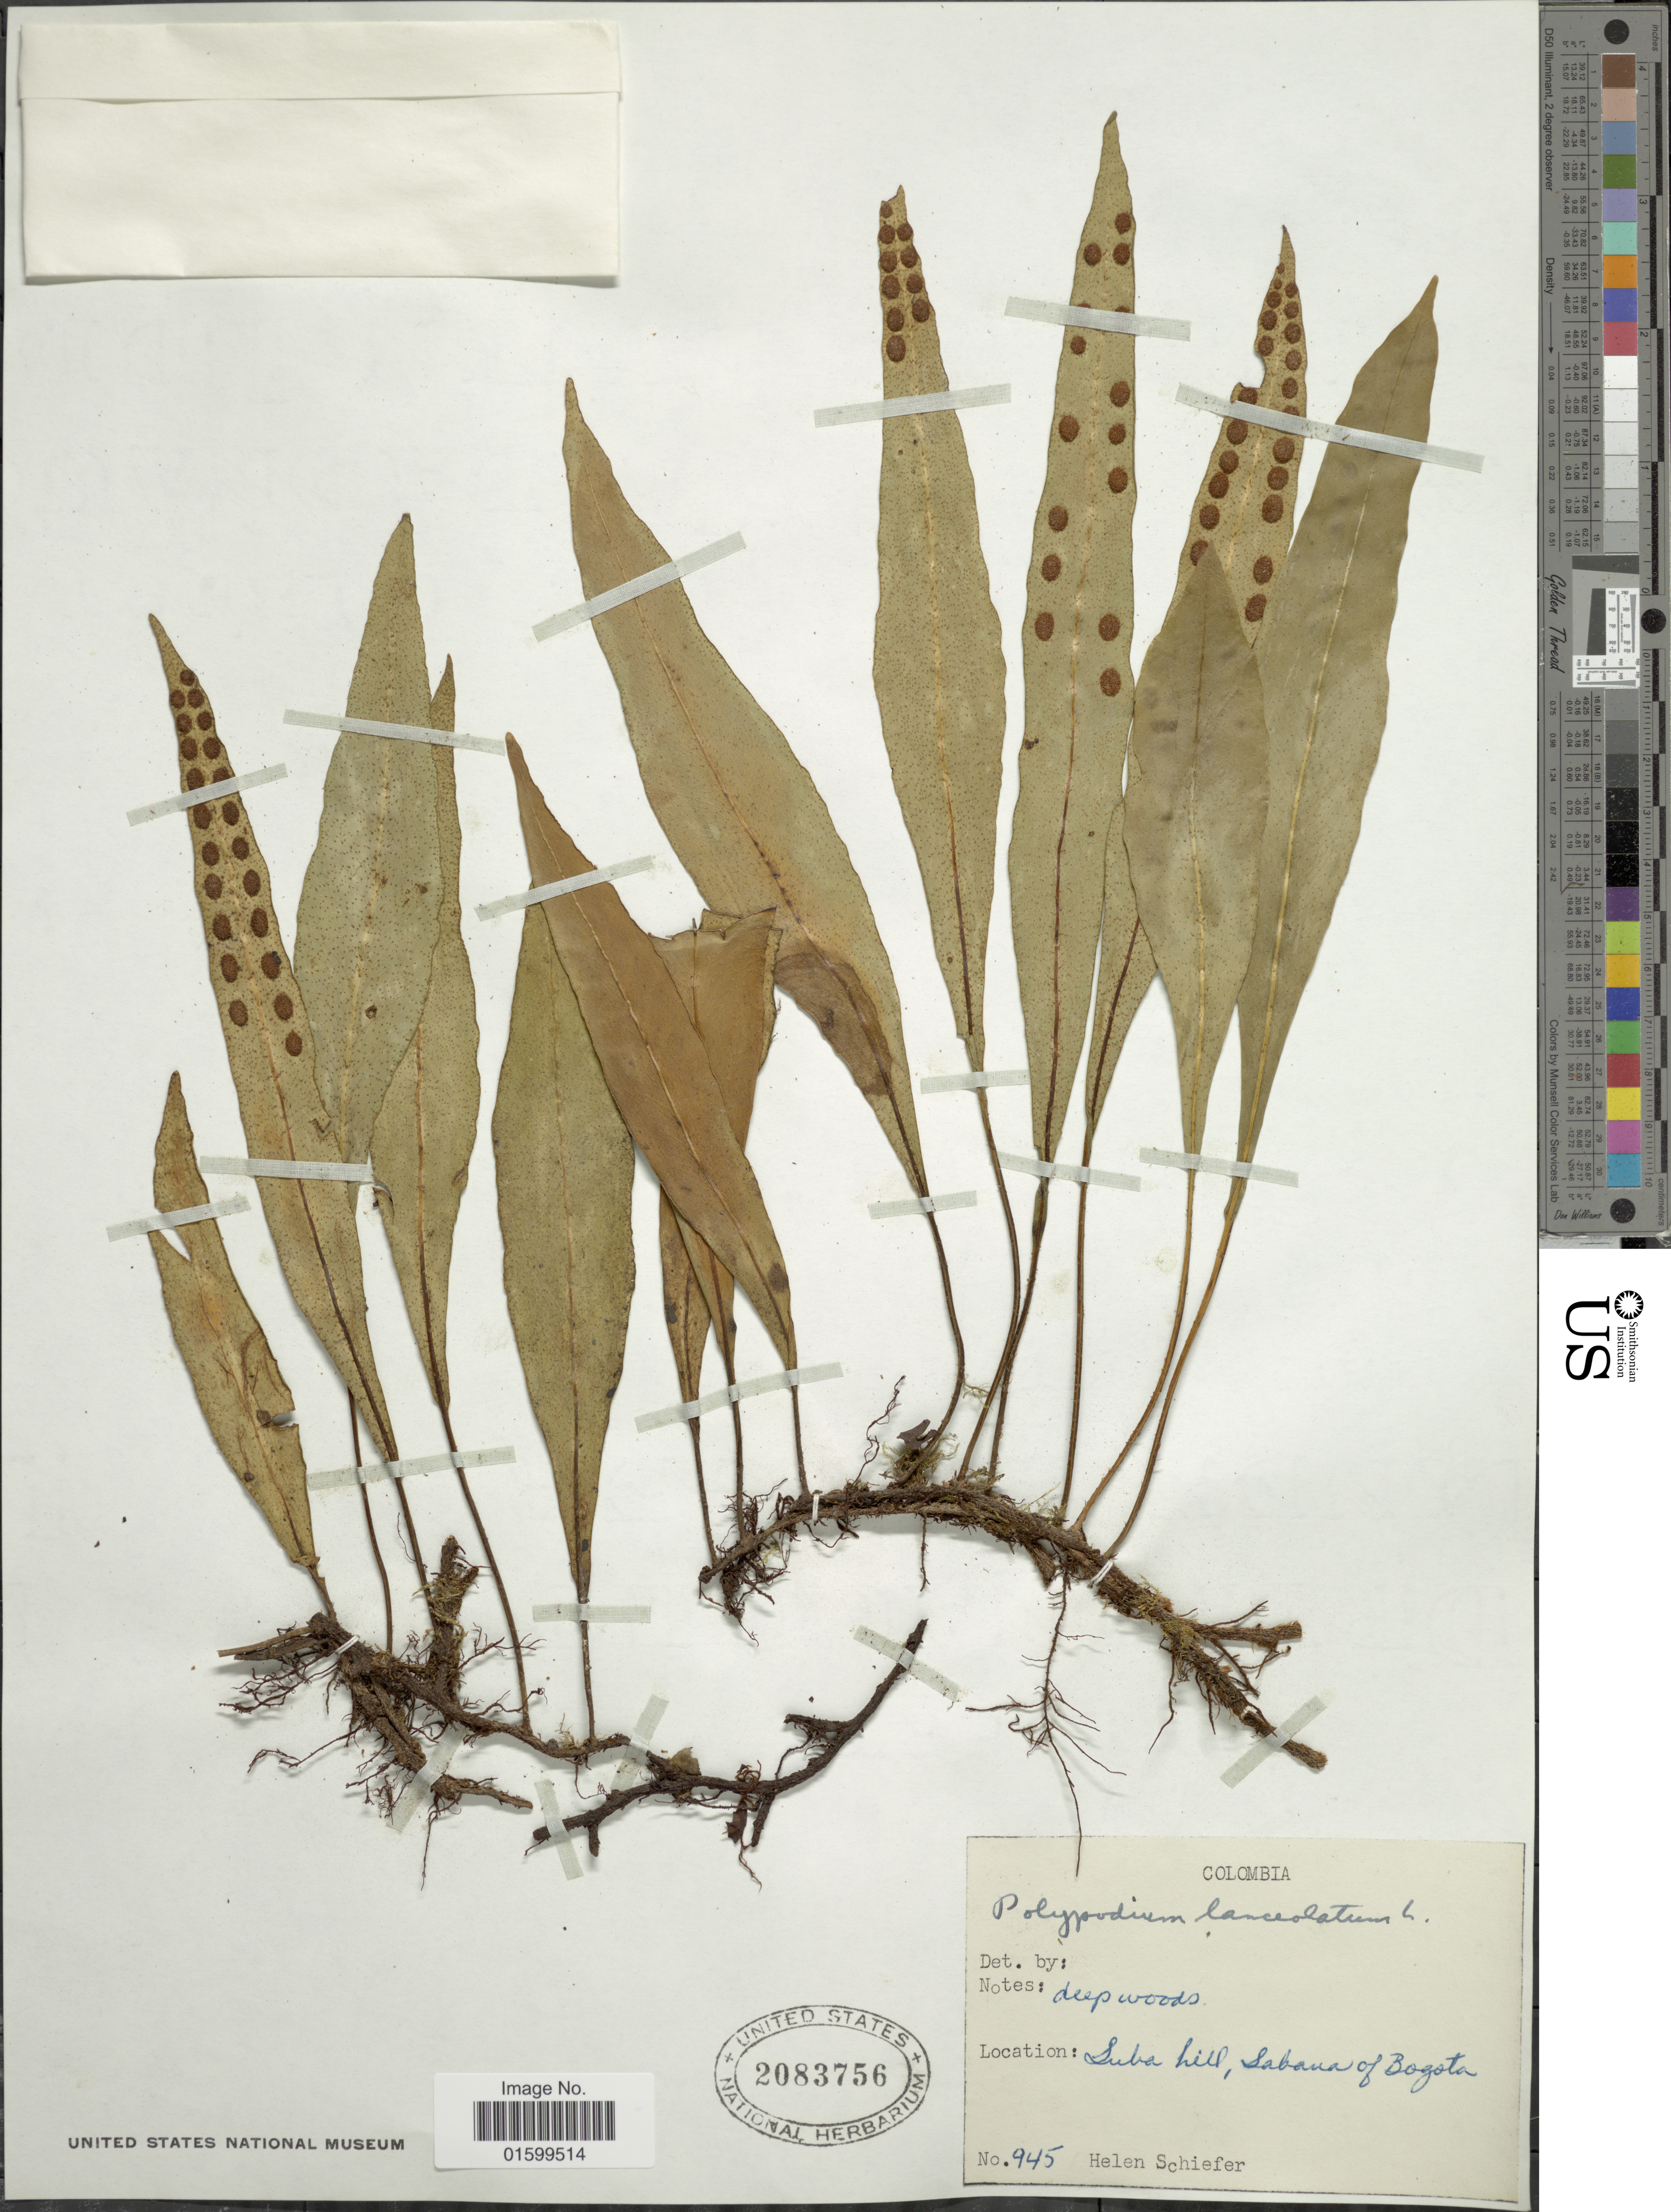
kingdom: Plantae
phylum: Tracheophyta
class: Polypodiopsida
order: Polypodiales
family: Polypodiaceae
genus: Pleopeltis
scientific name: Pleopeltis macrocarpa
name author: (Bory ex Willd.) Kaulf.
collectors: H. Schiefer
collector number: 945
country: Colombia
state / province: Bogota D.C.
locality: Suba hill, Sabana of Bogota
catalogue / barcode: US 2083756